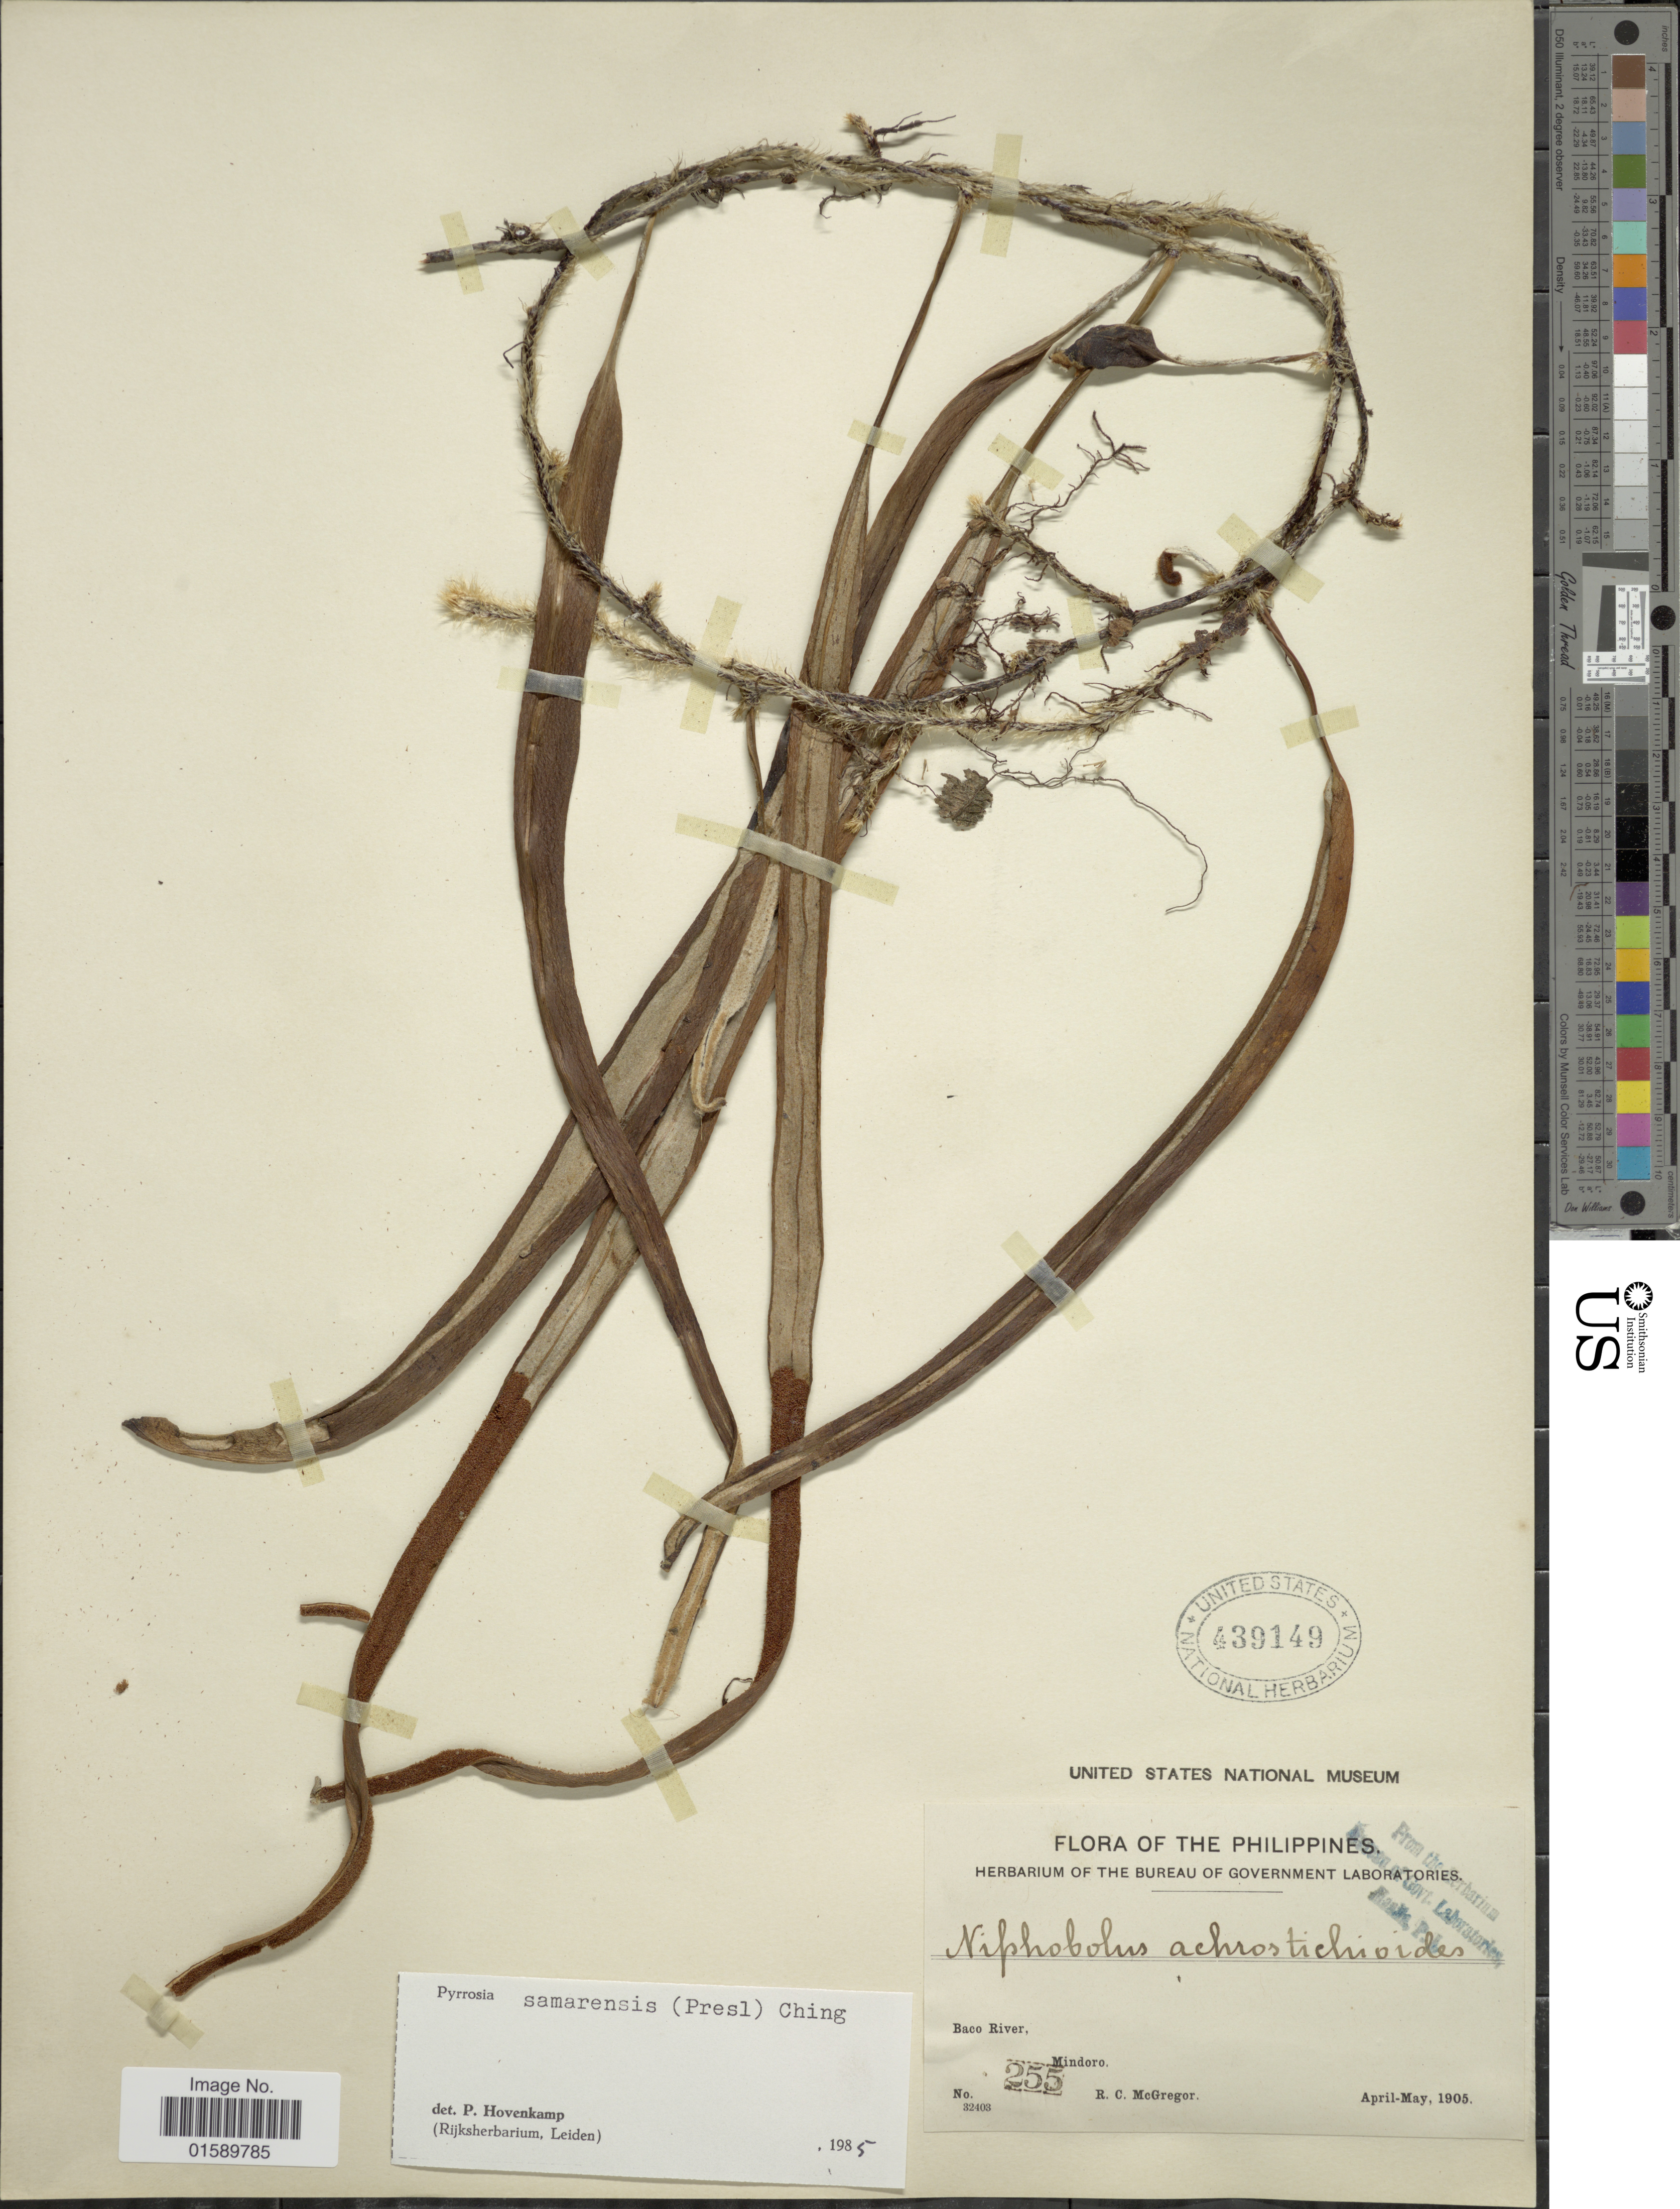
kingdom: Plantae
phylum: Tracheophyta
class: Polypodiopsida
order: Polypodiales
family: Polypodiaceae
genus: Pyrrosia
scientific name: Pyrrosia samarensis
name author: (C. Presl) Ching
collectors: R. C. McGregor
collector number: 255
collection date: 1905-04/1905-05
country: Philippines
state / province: Mimaropa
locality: Baco River, Mindoro.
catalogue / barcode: US 439149